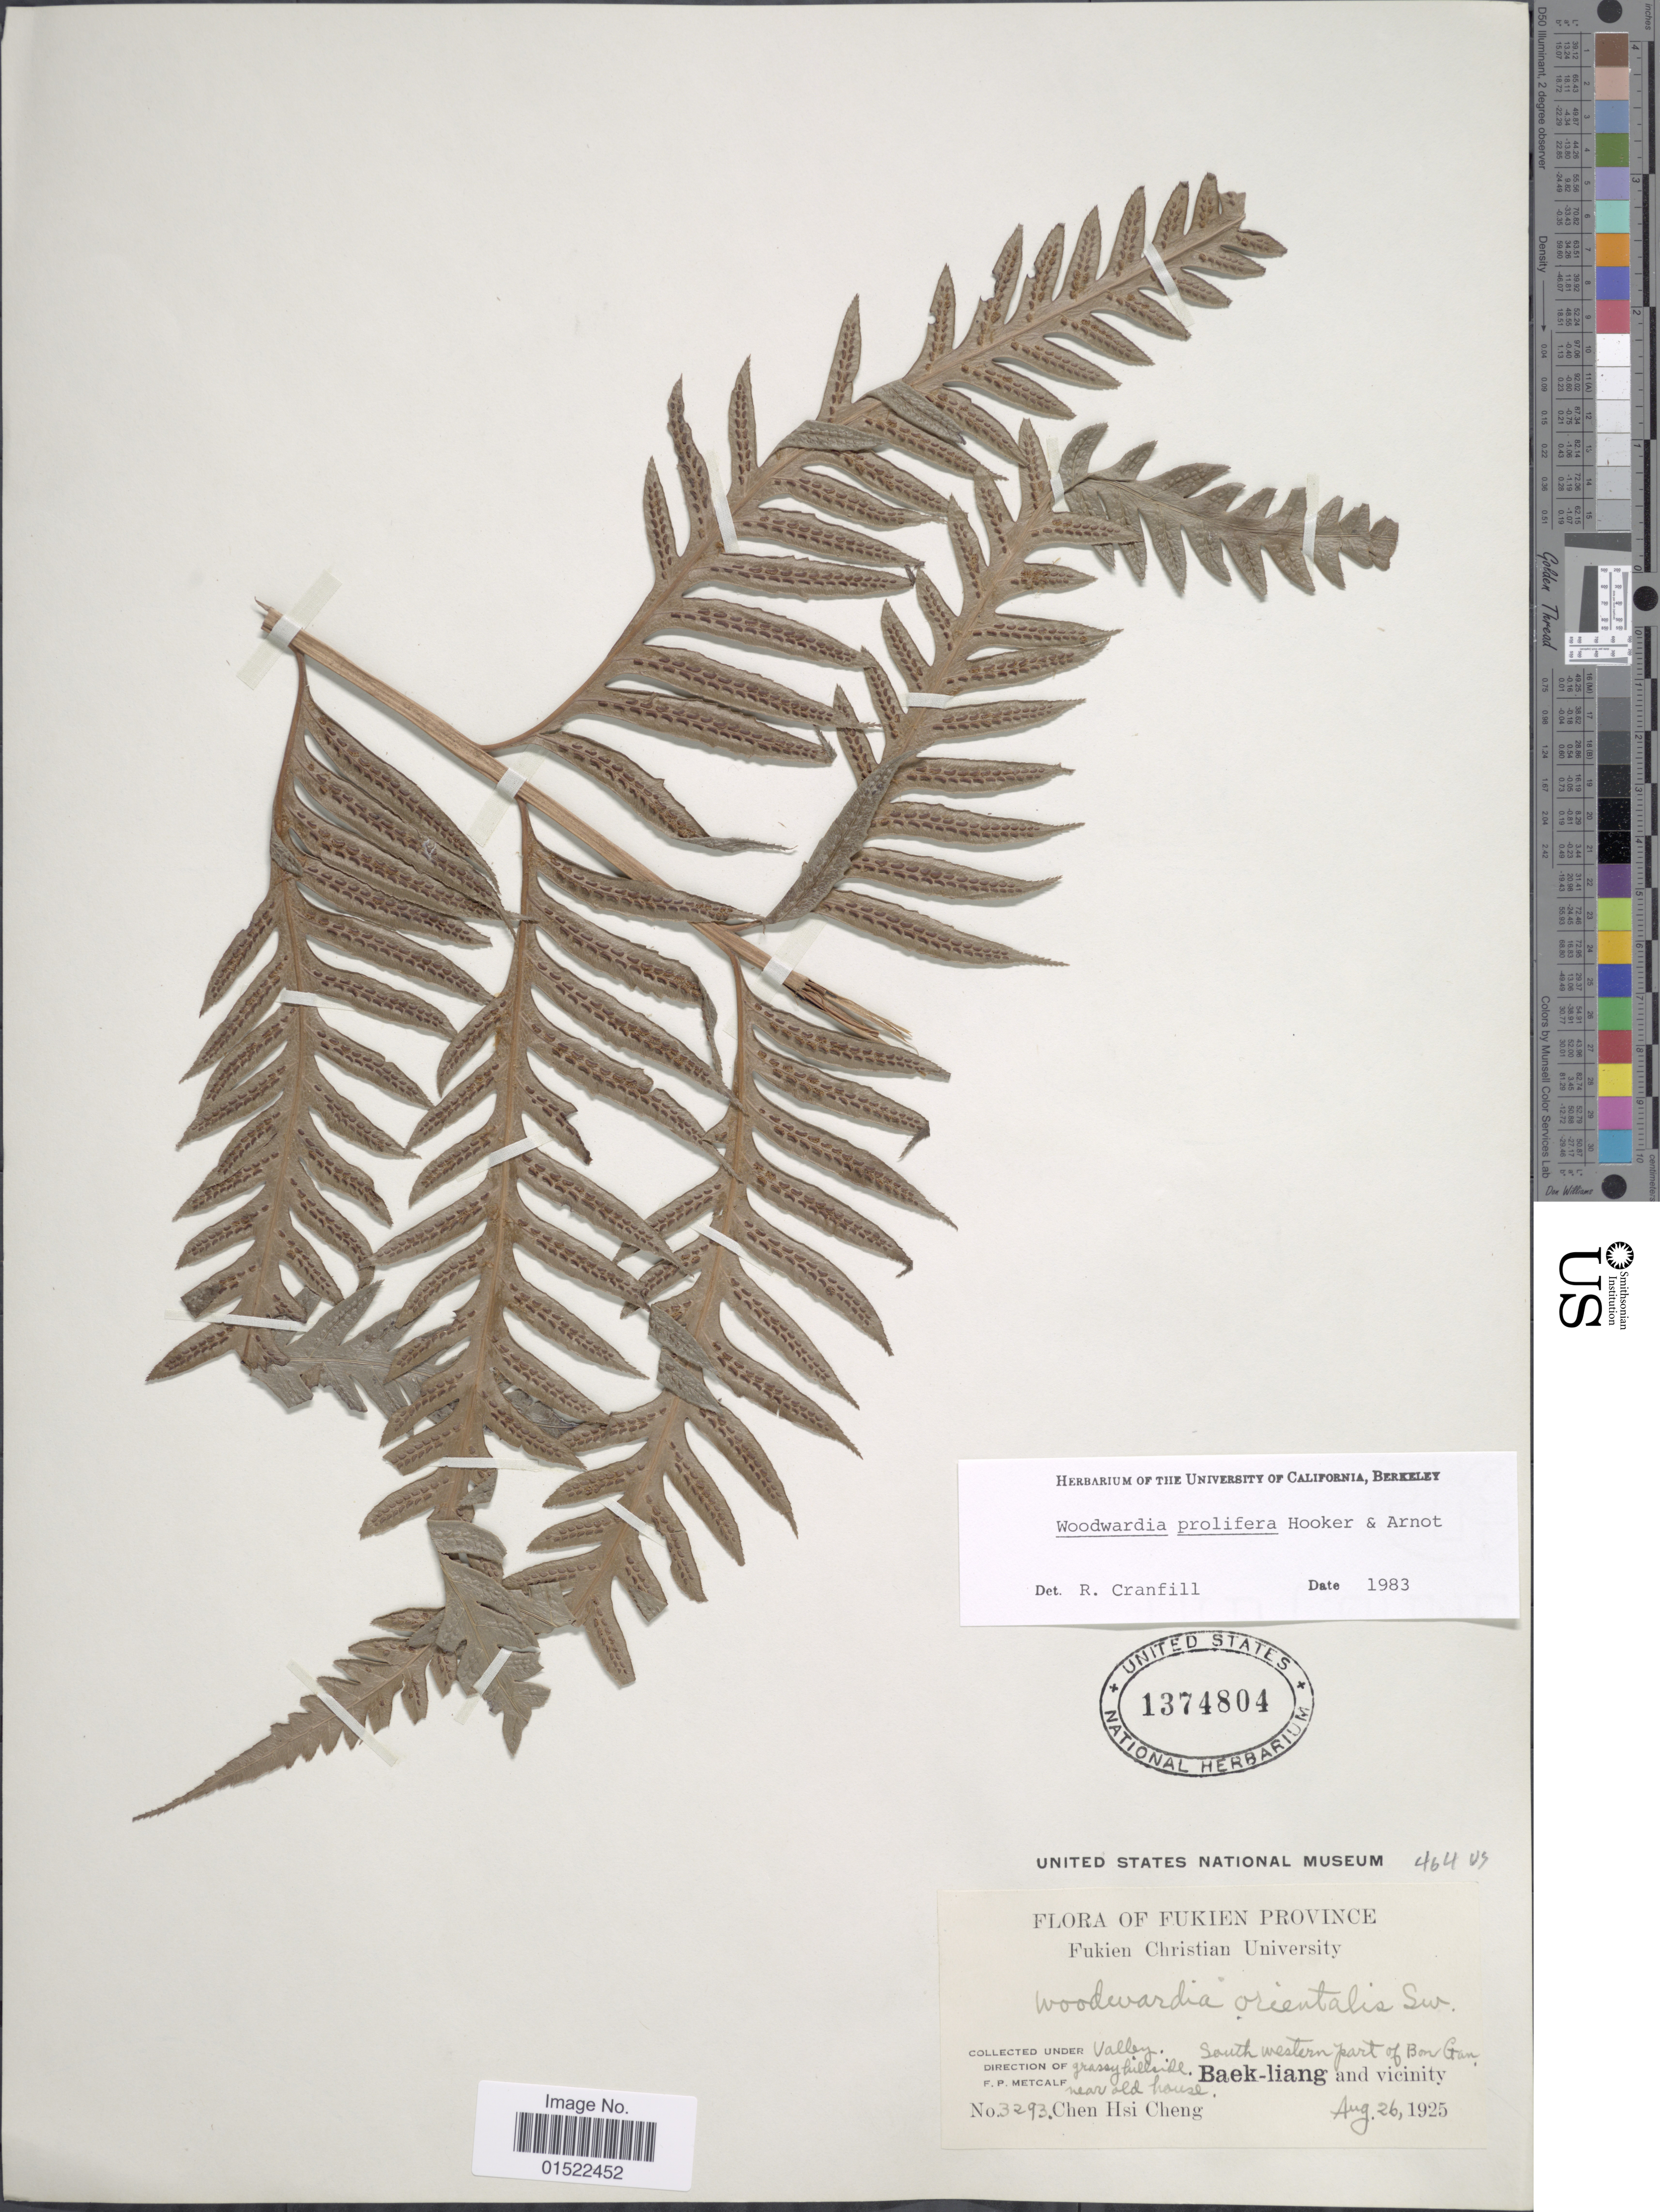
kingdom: Plantae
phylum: Tracheophyta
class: Polypodiopsida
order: Polypodiales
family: Blechnaceae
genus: Woodwardia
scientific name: Woodwardia prolifera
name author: Hook. & Arn.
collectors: Chen Hsi Cheng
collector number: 3293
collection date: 1925-08-26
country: China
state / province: Fujian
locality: Fukien Province, Valley grassy hillside near old house, South western part of Bow Gam, Baek-Liang and vicinity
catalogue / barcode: US 1374804